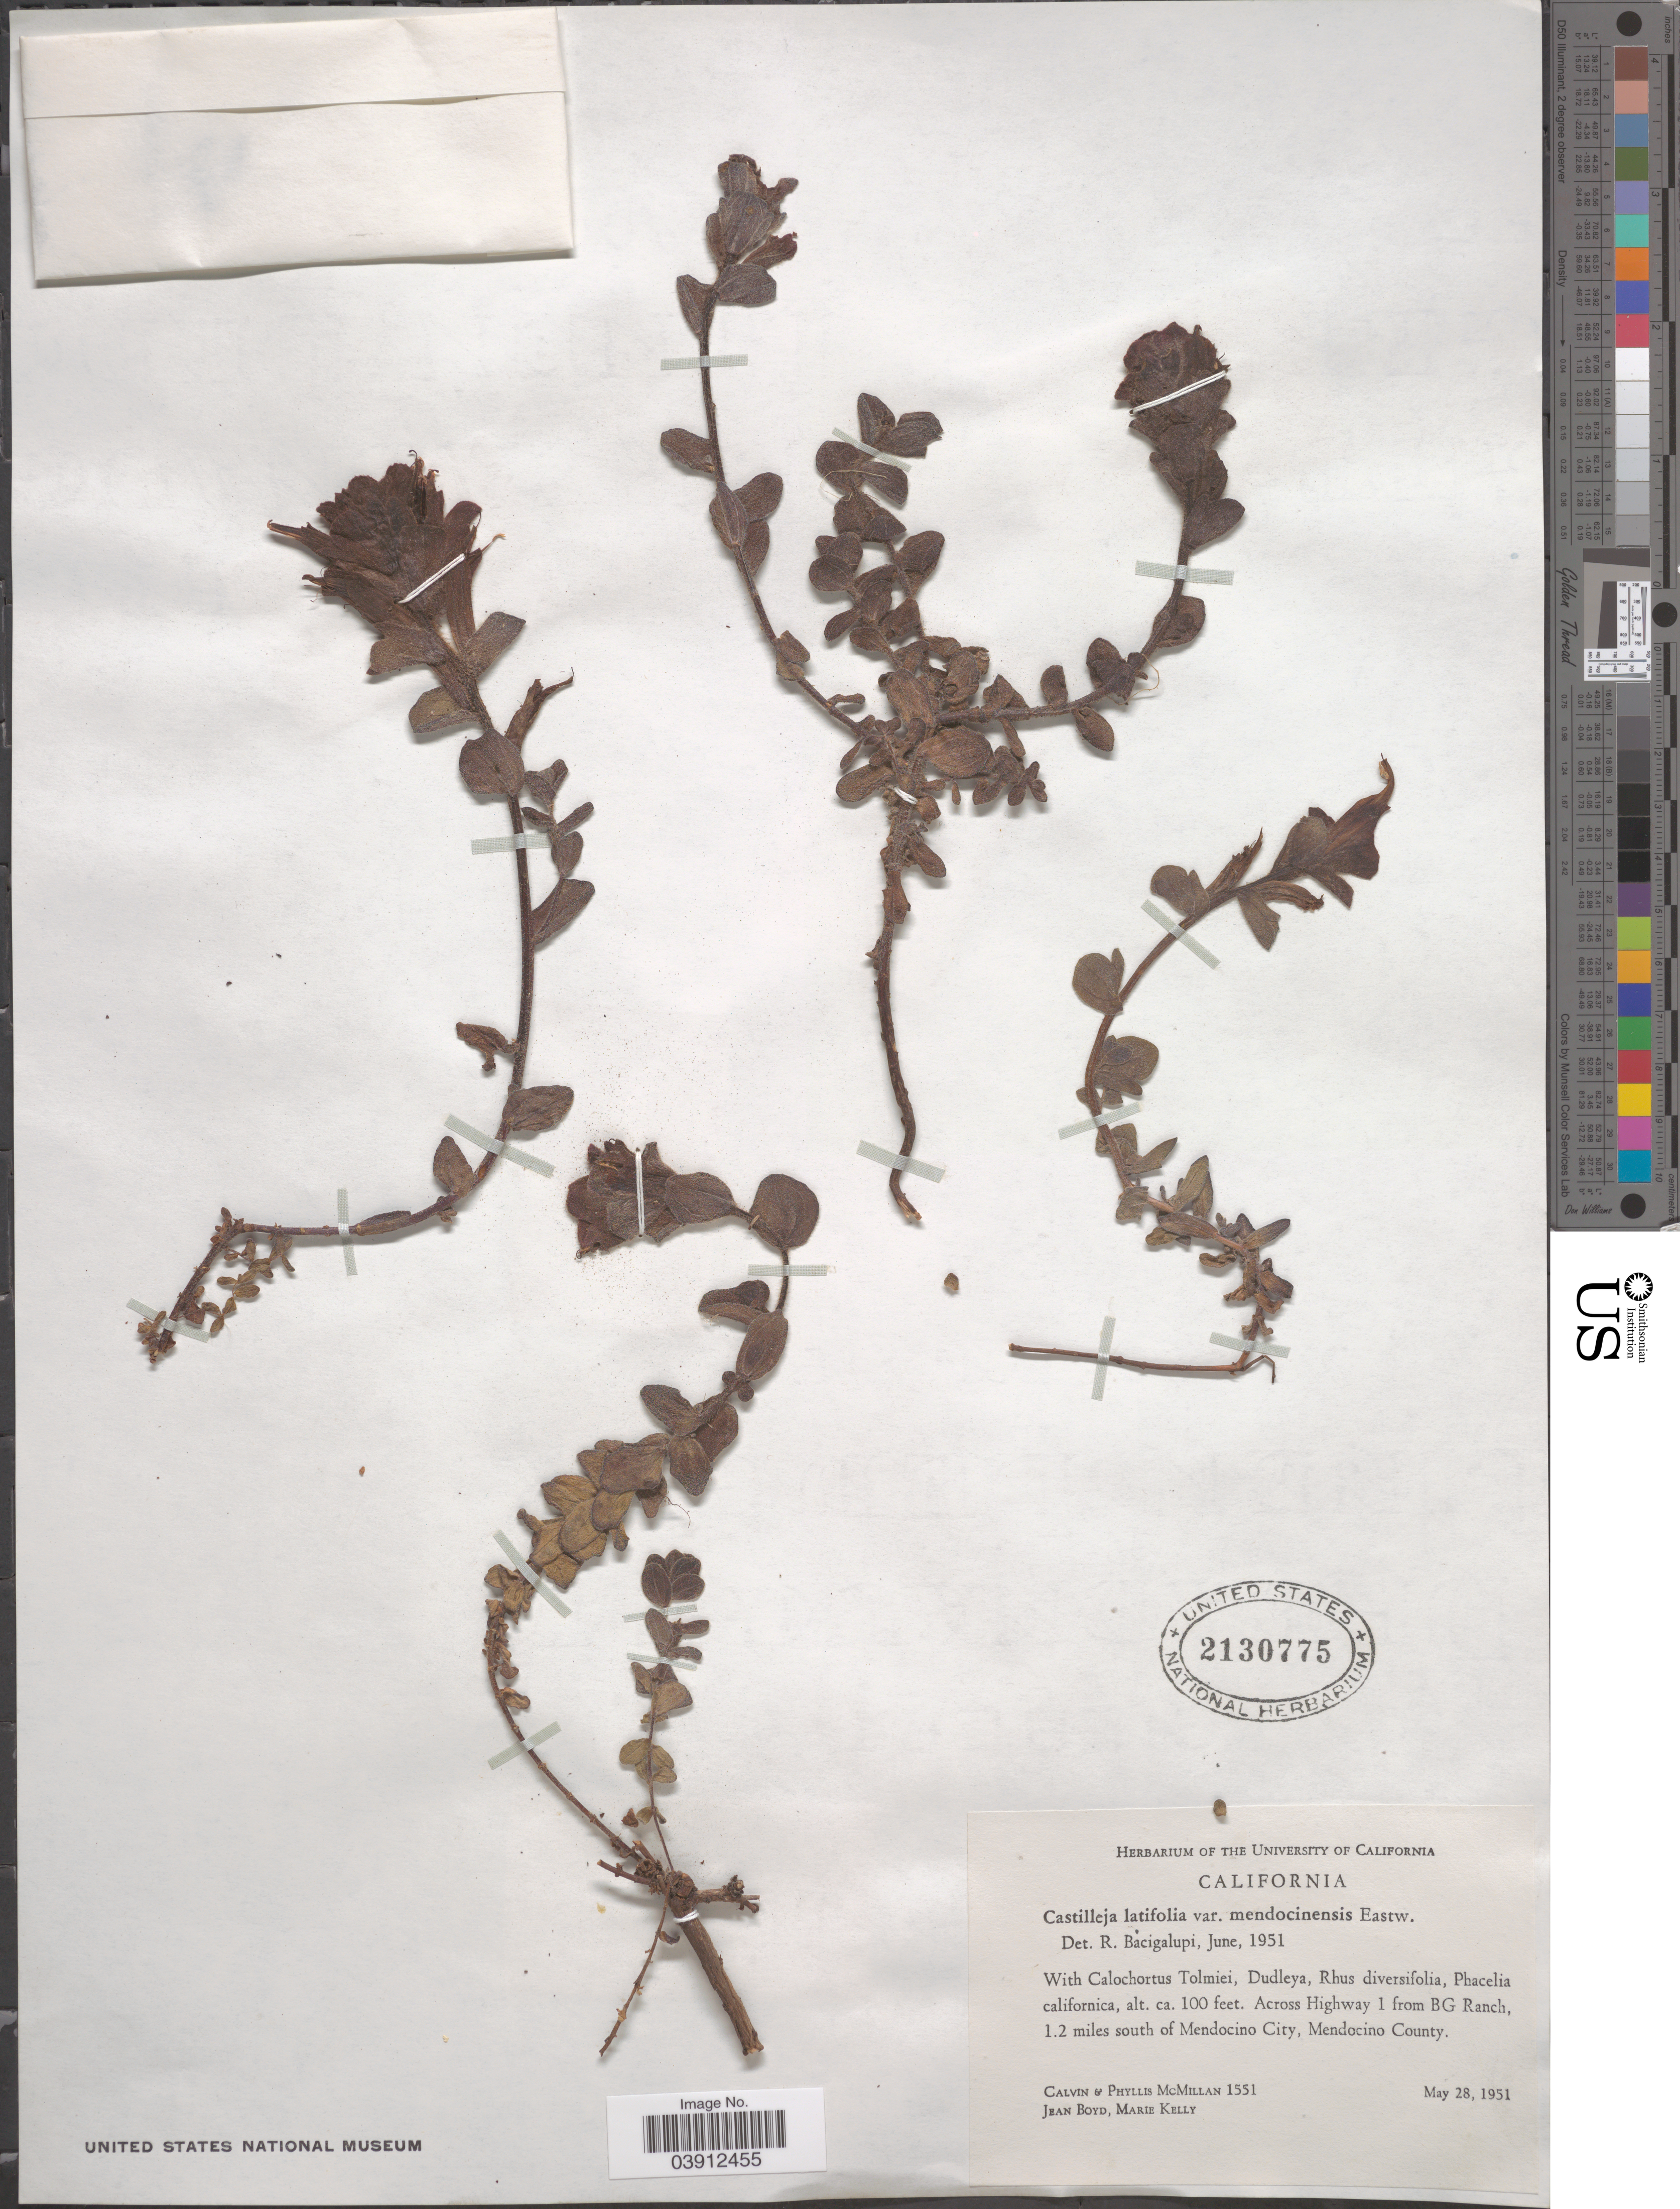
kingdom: Plantae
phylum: Tracheophyta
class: Magnoliopsida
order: Lamiales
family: Orobanchaceae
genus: Castilleja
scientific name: Castilleja latifolia subsp. mendocinensis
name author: Eastw.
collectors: C. McMillan, P. D. McMillan, J. Boyd & M. Kelly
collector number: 1551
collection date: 1951-05-28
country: United States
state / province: California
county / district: Mendocino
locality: Across Highway 1 from BG Ranch, 1.2 miles south of Mendocino City, Mendocino County.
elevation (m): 30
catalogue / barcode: US 2130775